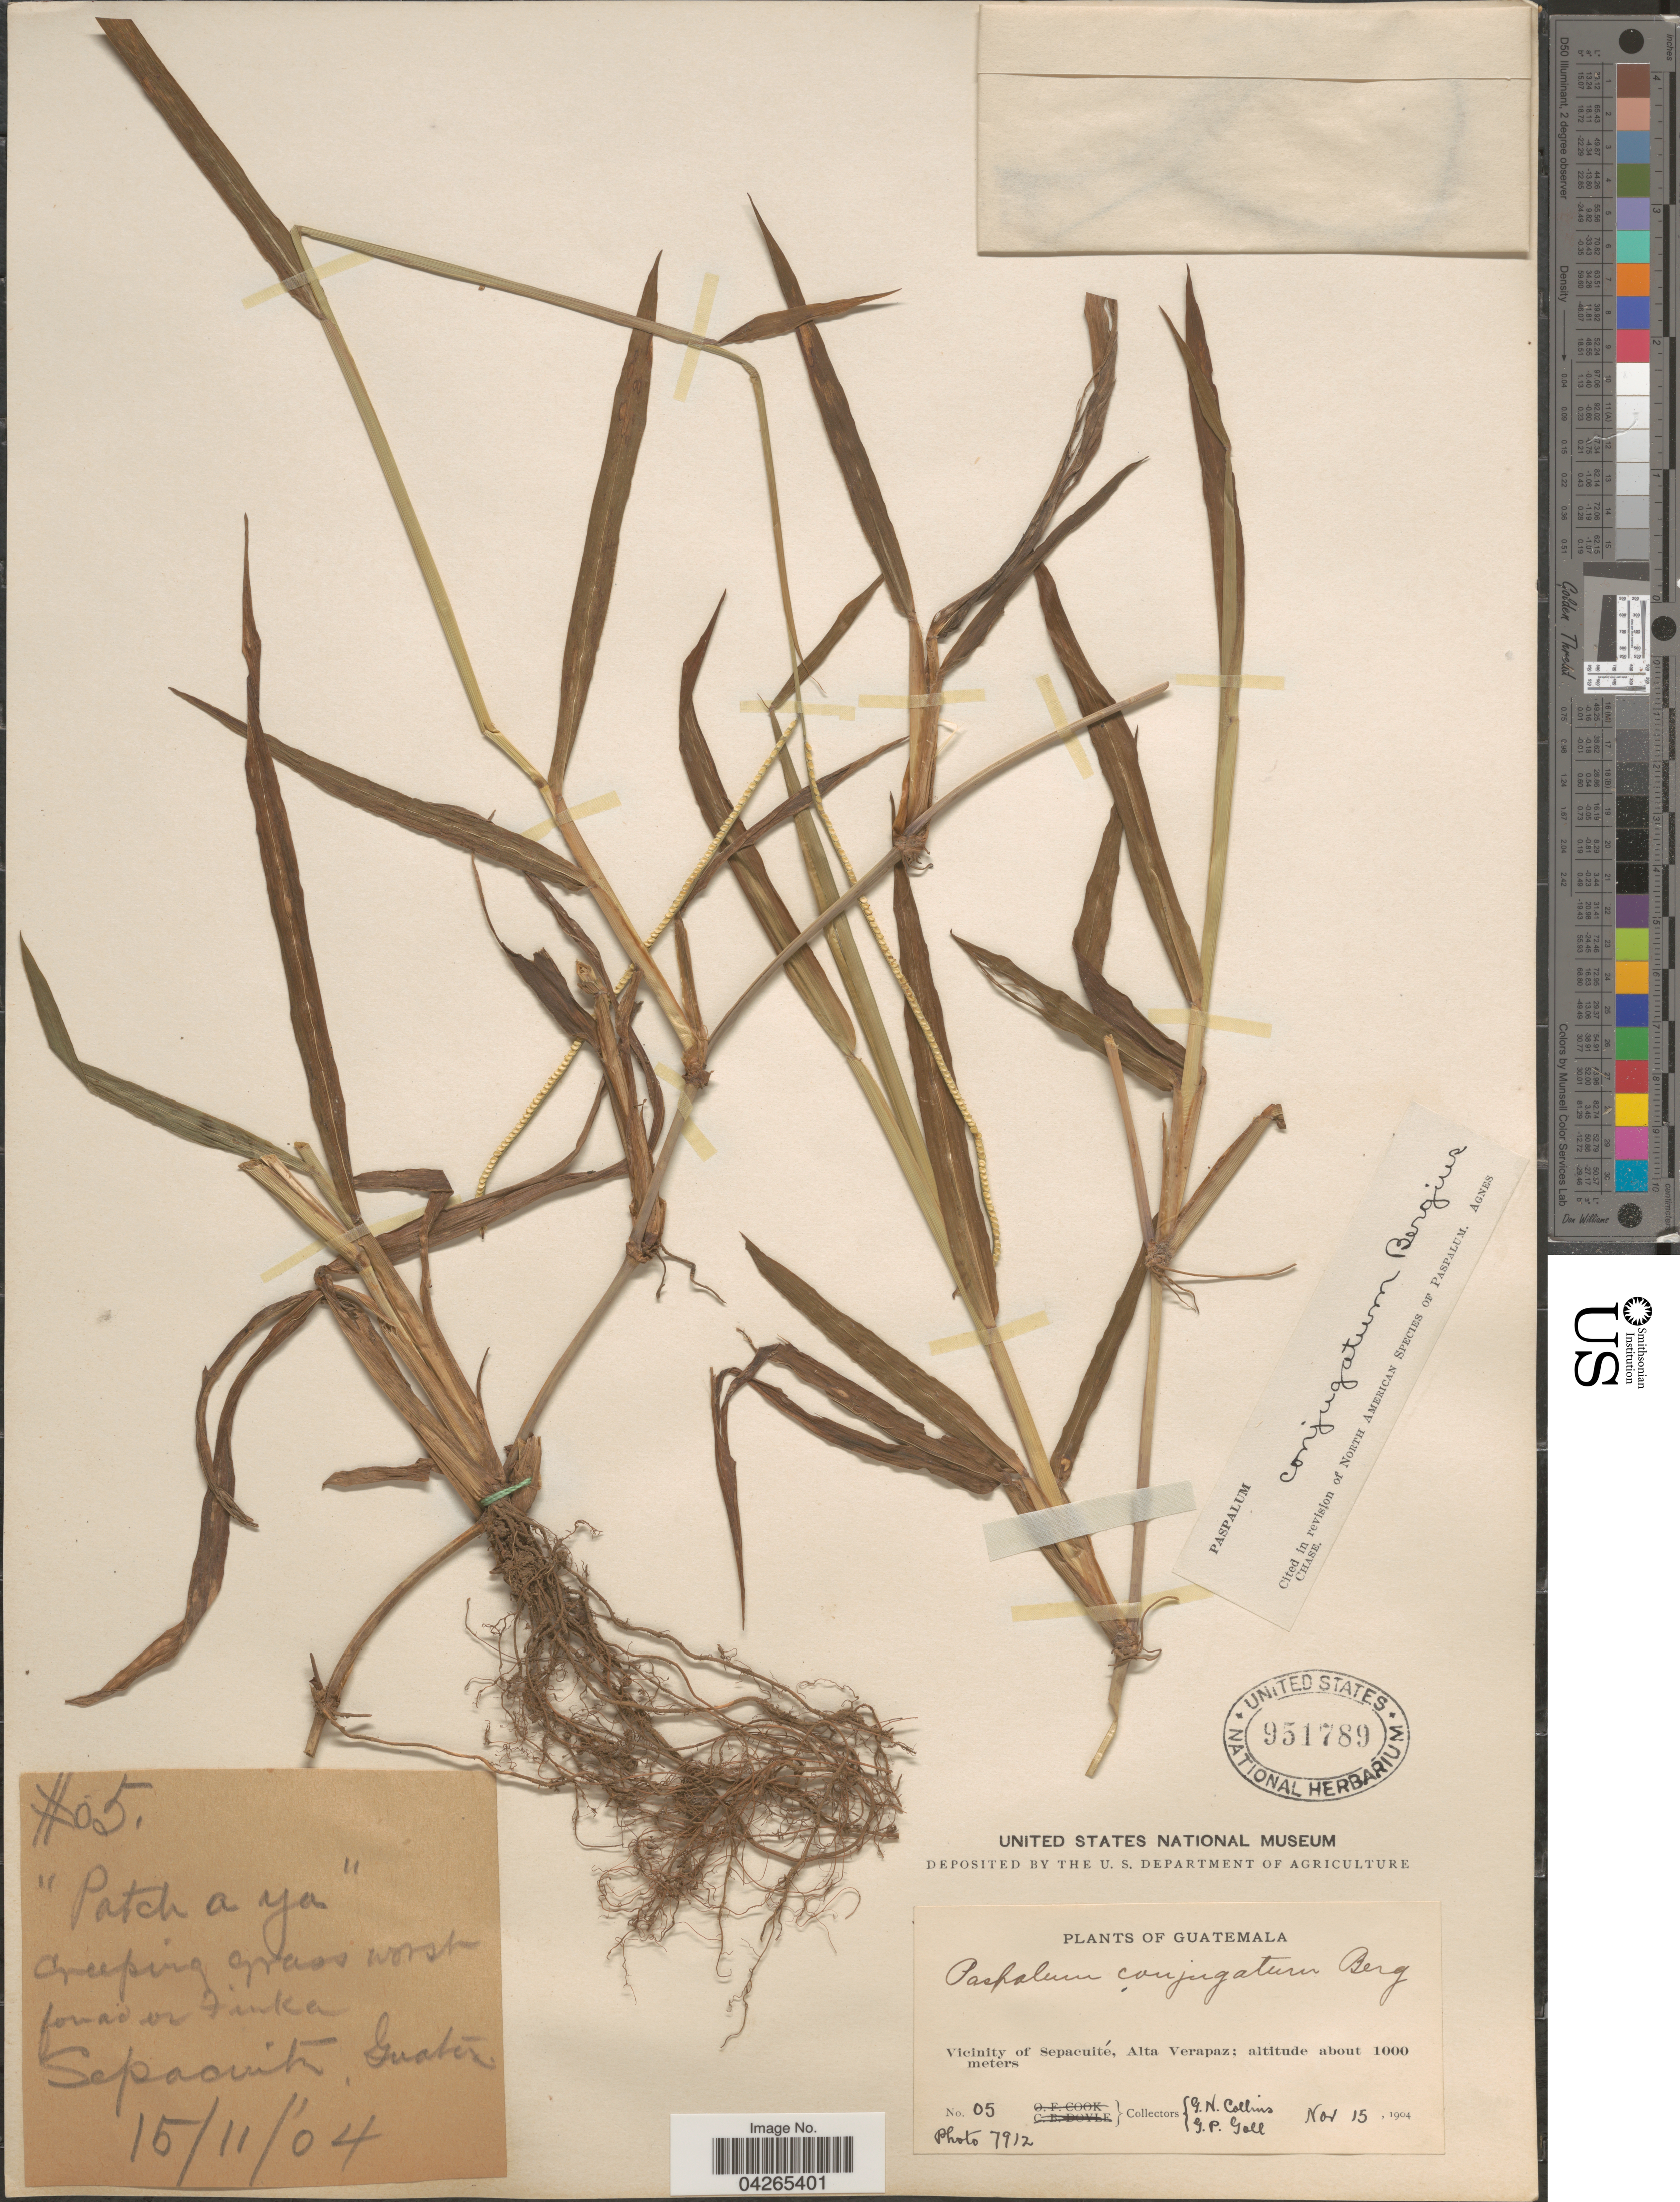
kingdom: Plantae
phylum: Tracheophyta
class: Liliopsida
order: Poales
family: Poaceae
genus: Paspalum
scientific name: Paspalum conjugatum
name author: P.J. Bergius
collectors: G. Collins & G. P. Goll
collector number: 05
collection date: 1904-11-15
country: Guatemala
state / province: Alta Verapaz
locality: Vicinity of Sepacuité, Alta Verapaz.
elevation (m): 1000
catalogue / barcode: US 951789